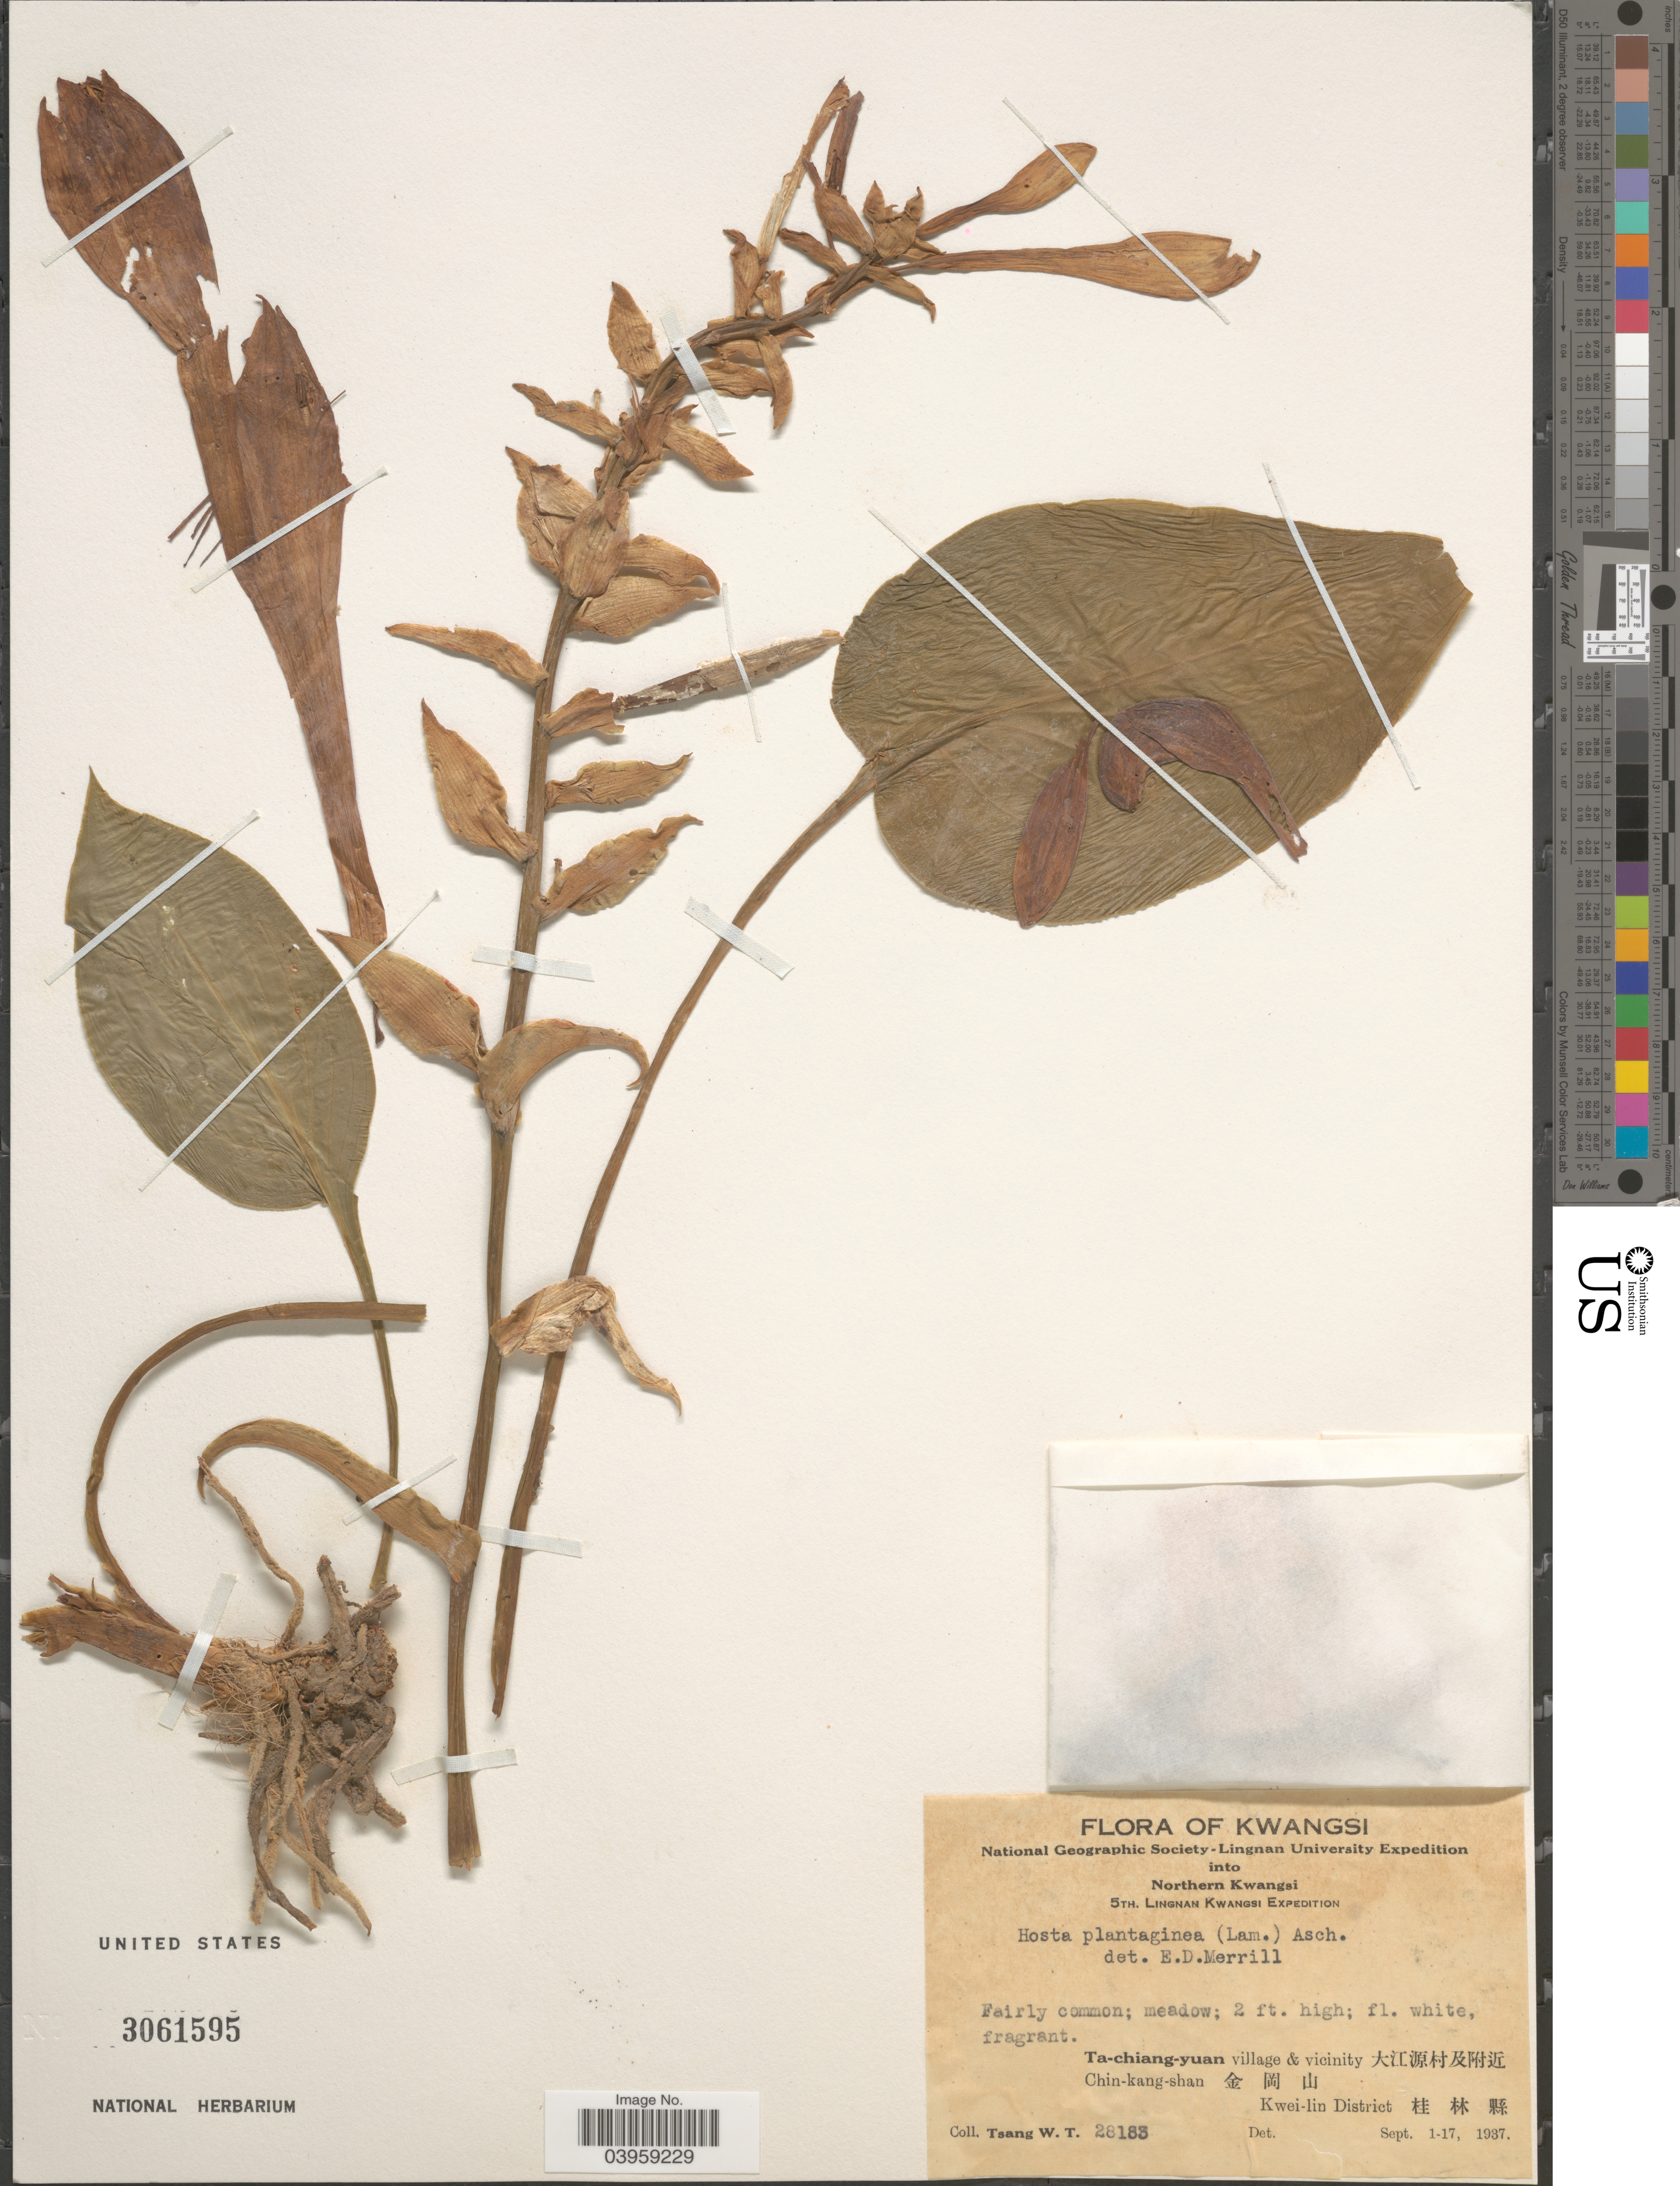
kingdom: Plantae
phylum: Tracheophyta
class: Liliopsida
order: Asparagales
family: Asparagaceae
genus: Hosta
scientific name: Hosta plantaginea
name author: (Lam.) Asch.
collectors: W. T. Tsang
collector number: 28183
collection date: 1937-09-01/1937-09-17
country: China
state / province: Guangxi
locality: Northern Kwangsi. Ta-chiang-yuan village & vicinity X. Chin-kang-shan X. Kwei-lin District X.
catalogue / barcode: US 3061595